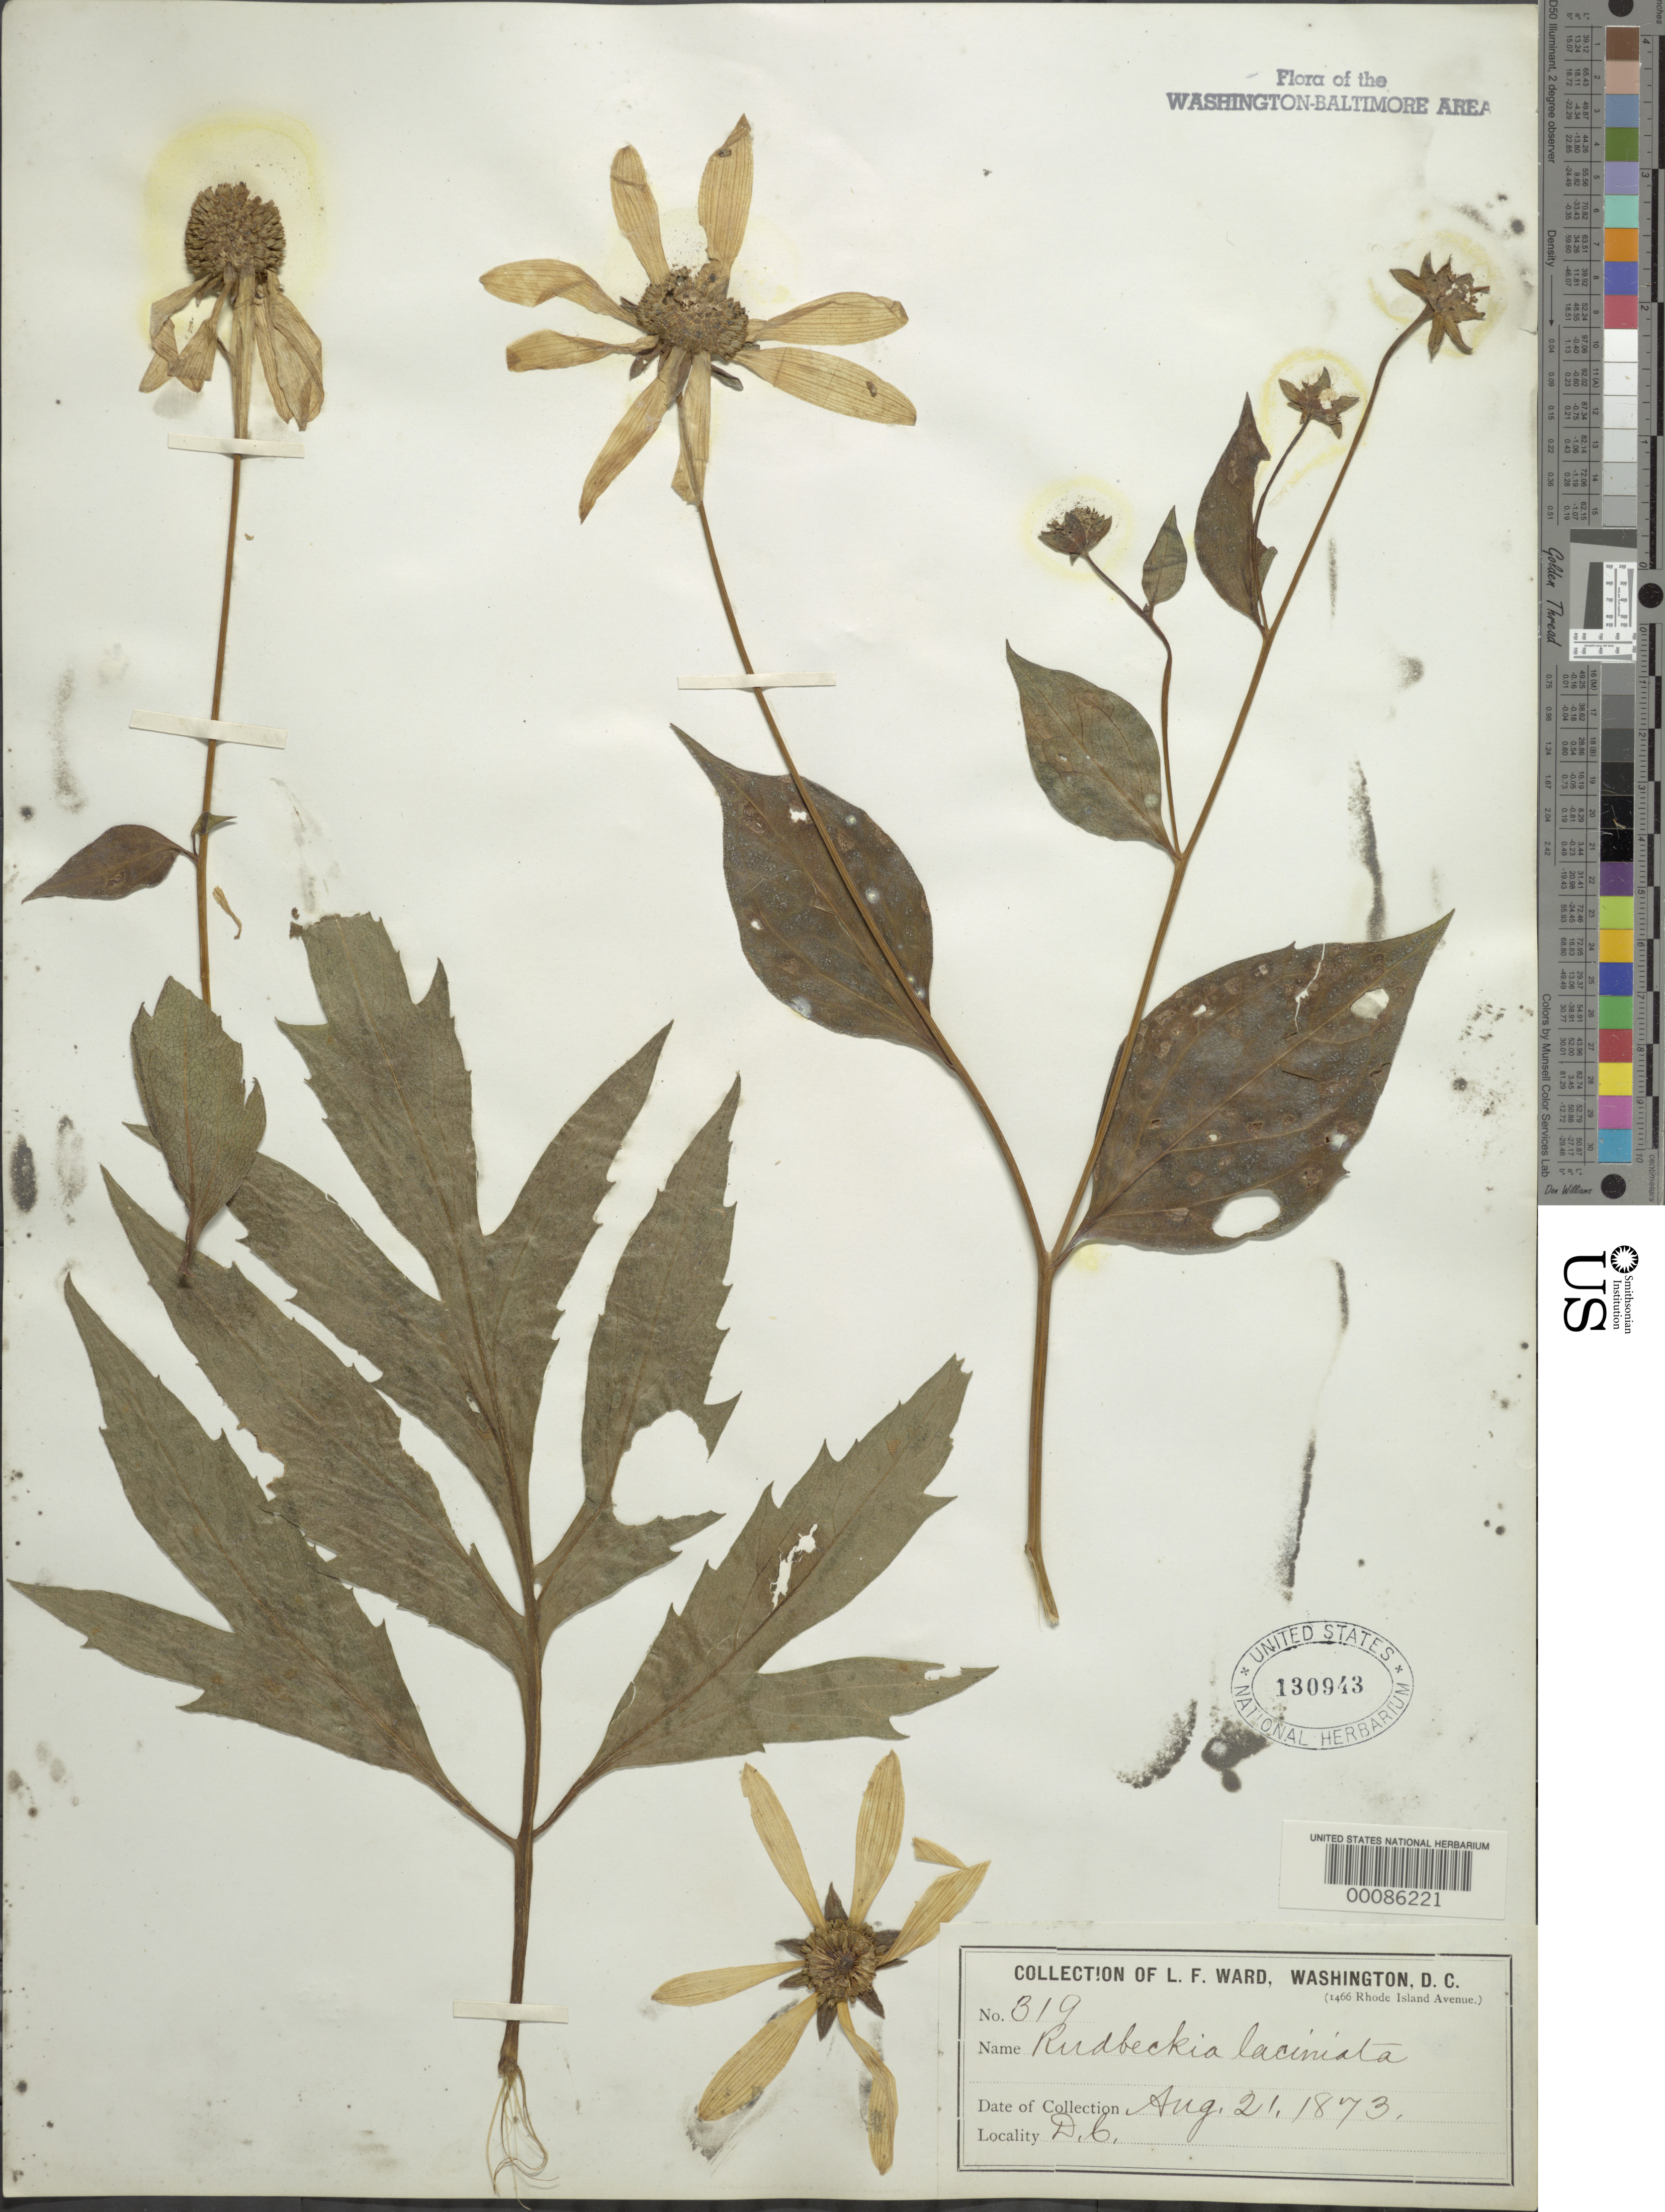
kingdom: Plantae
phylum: Tracheophyta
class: Magnoliopsida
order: Asterales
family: Asteraceae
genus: Rudbeckia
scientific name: Rudbeckia laciniata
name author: L.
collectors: L. F. Ward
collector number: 319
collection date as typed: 21 Aug 1873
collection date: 1873-08-21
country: United States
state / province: District of Columbia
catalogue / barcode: US 130943